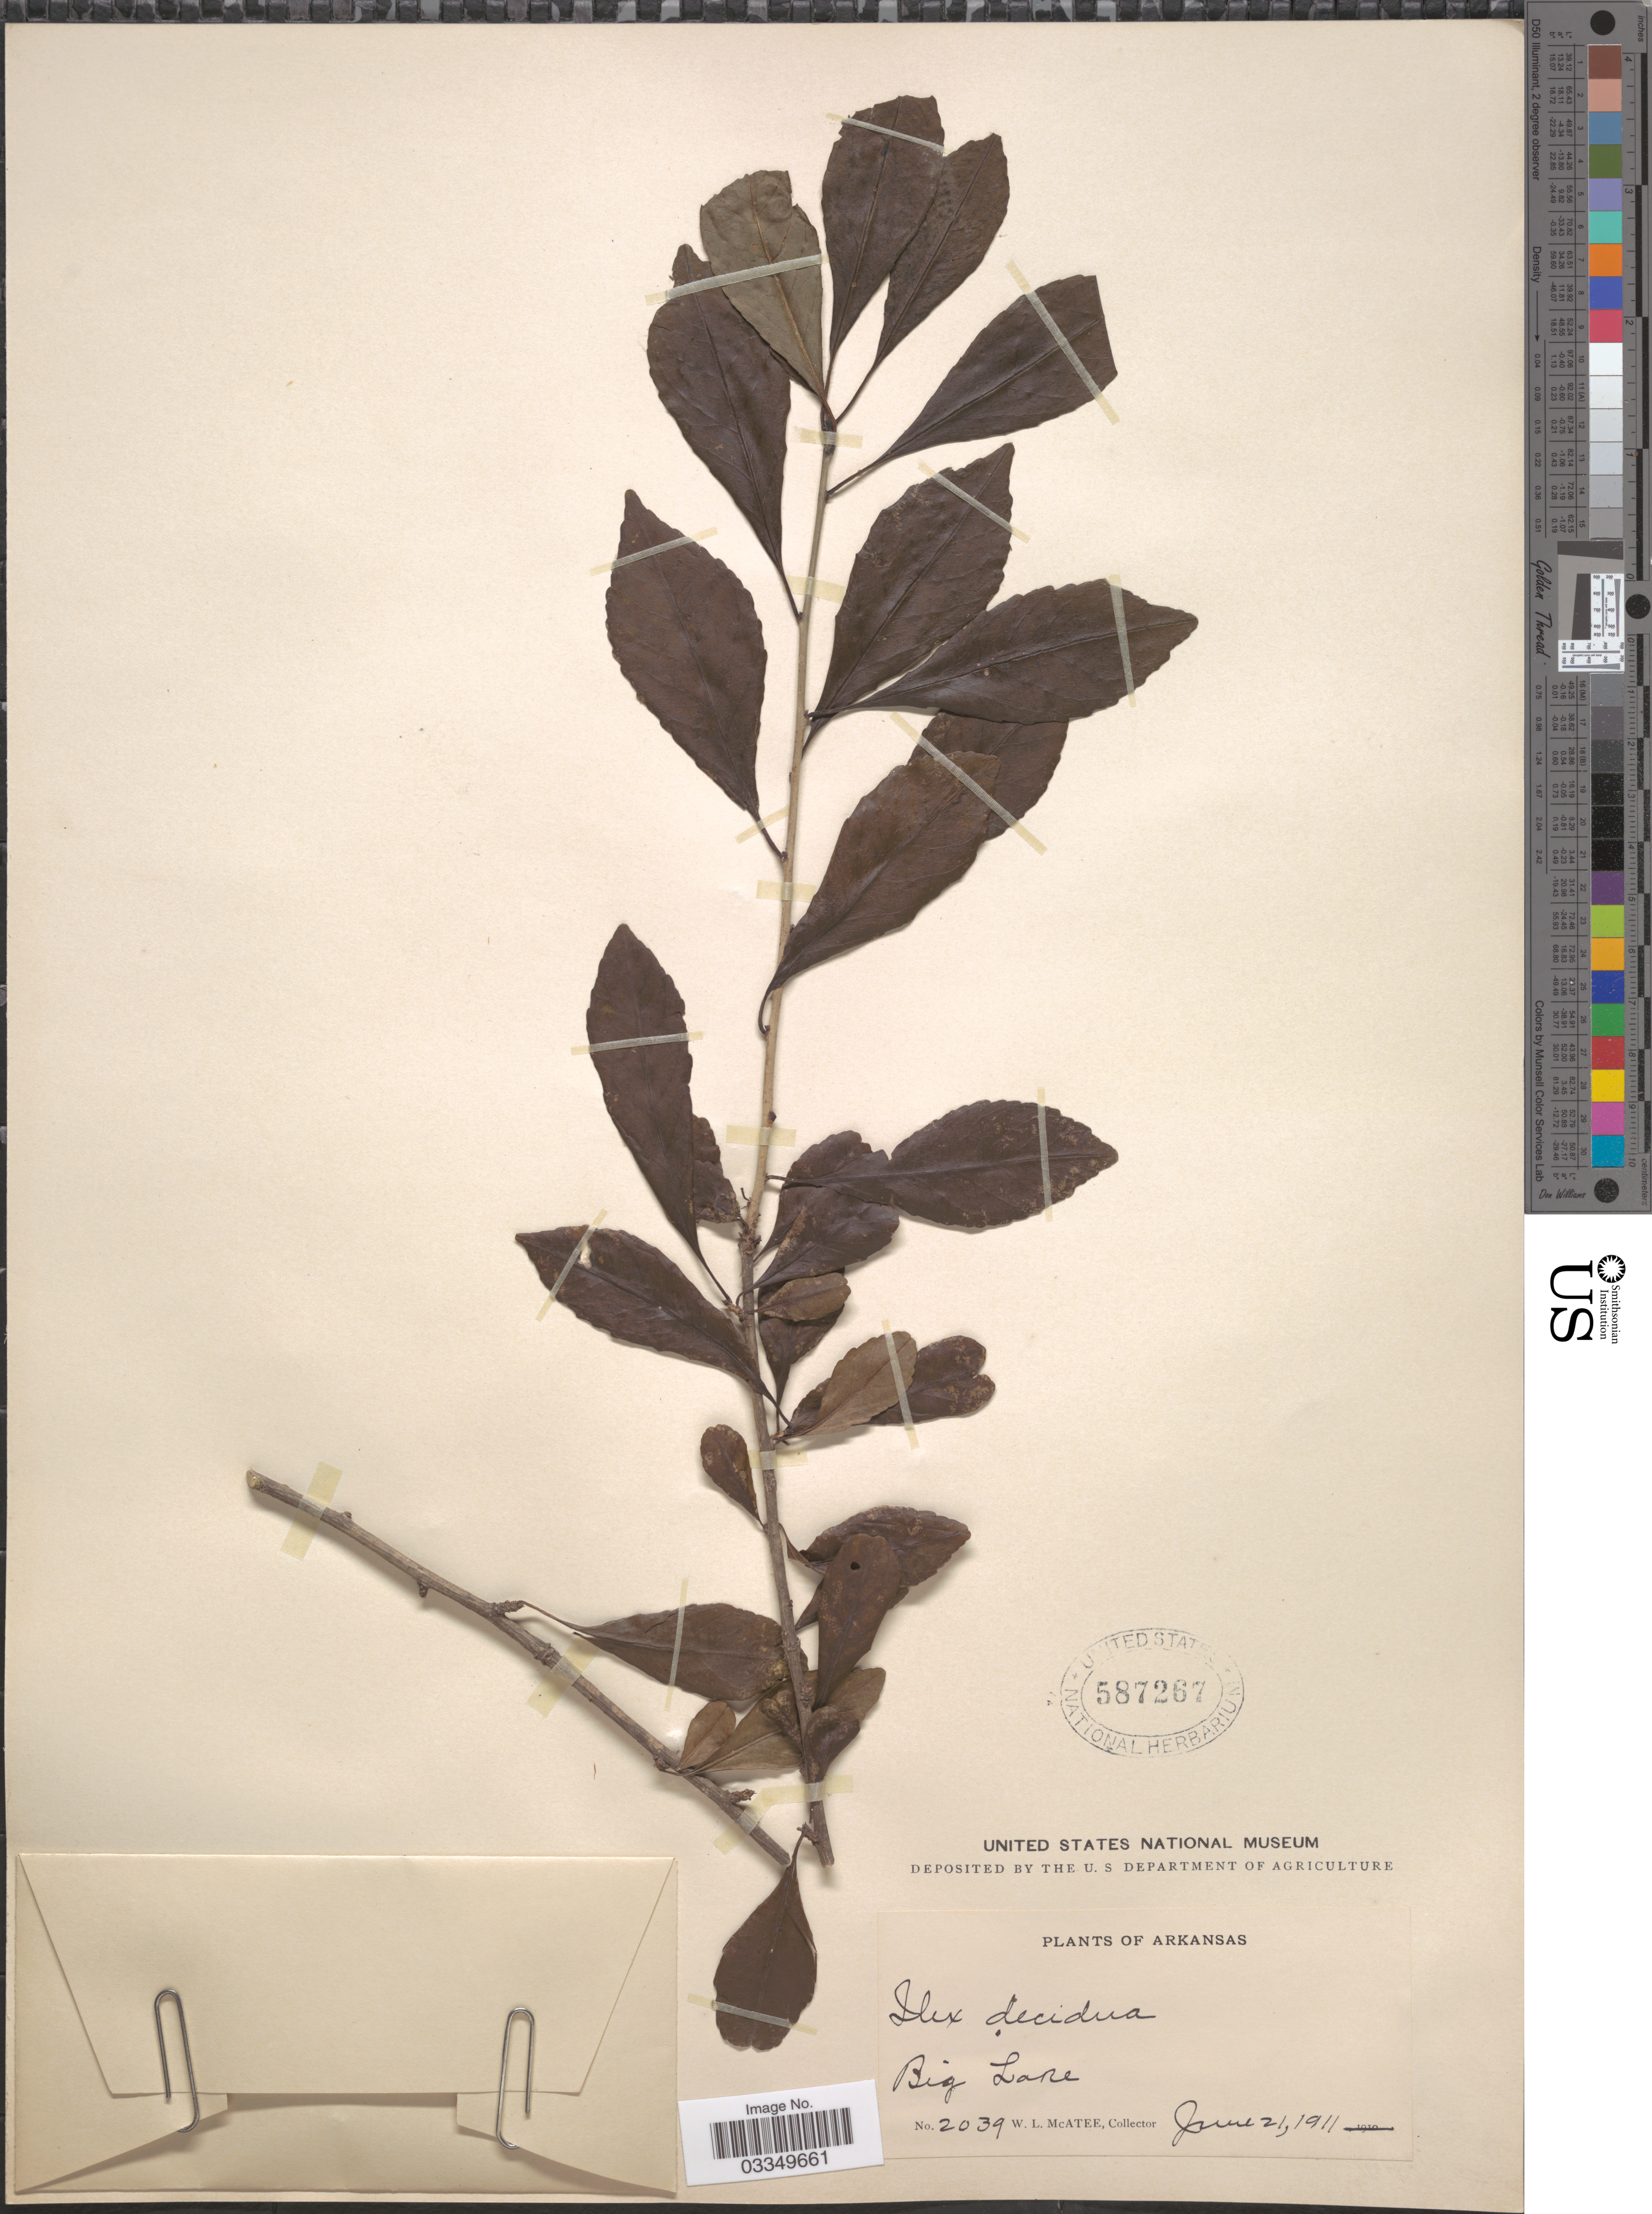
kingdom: Plantae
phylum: Tracheophyta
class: Magnoliopsida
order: Aquifoliales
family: Aquifoliaceae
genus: Ilex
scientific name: Ilex decidua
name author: Walter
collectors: W. McAtee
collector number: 2039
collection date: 1911-06-21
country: United States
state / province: Arkansas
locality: Big Lare.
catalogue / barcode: US 587267